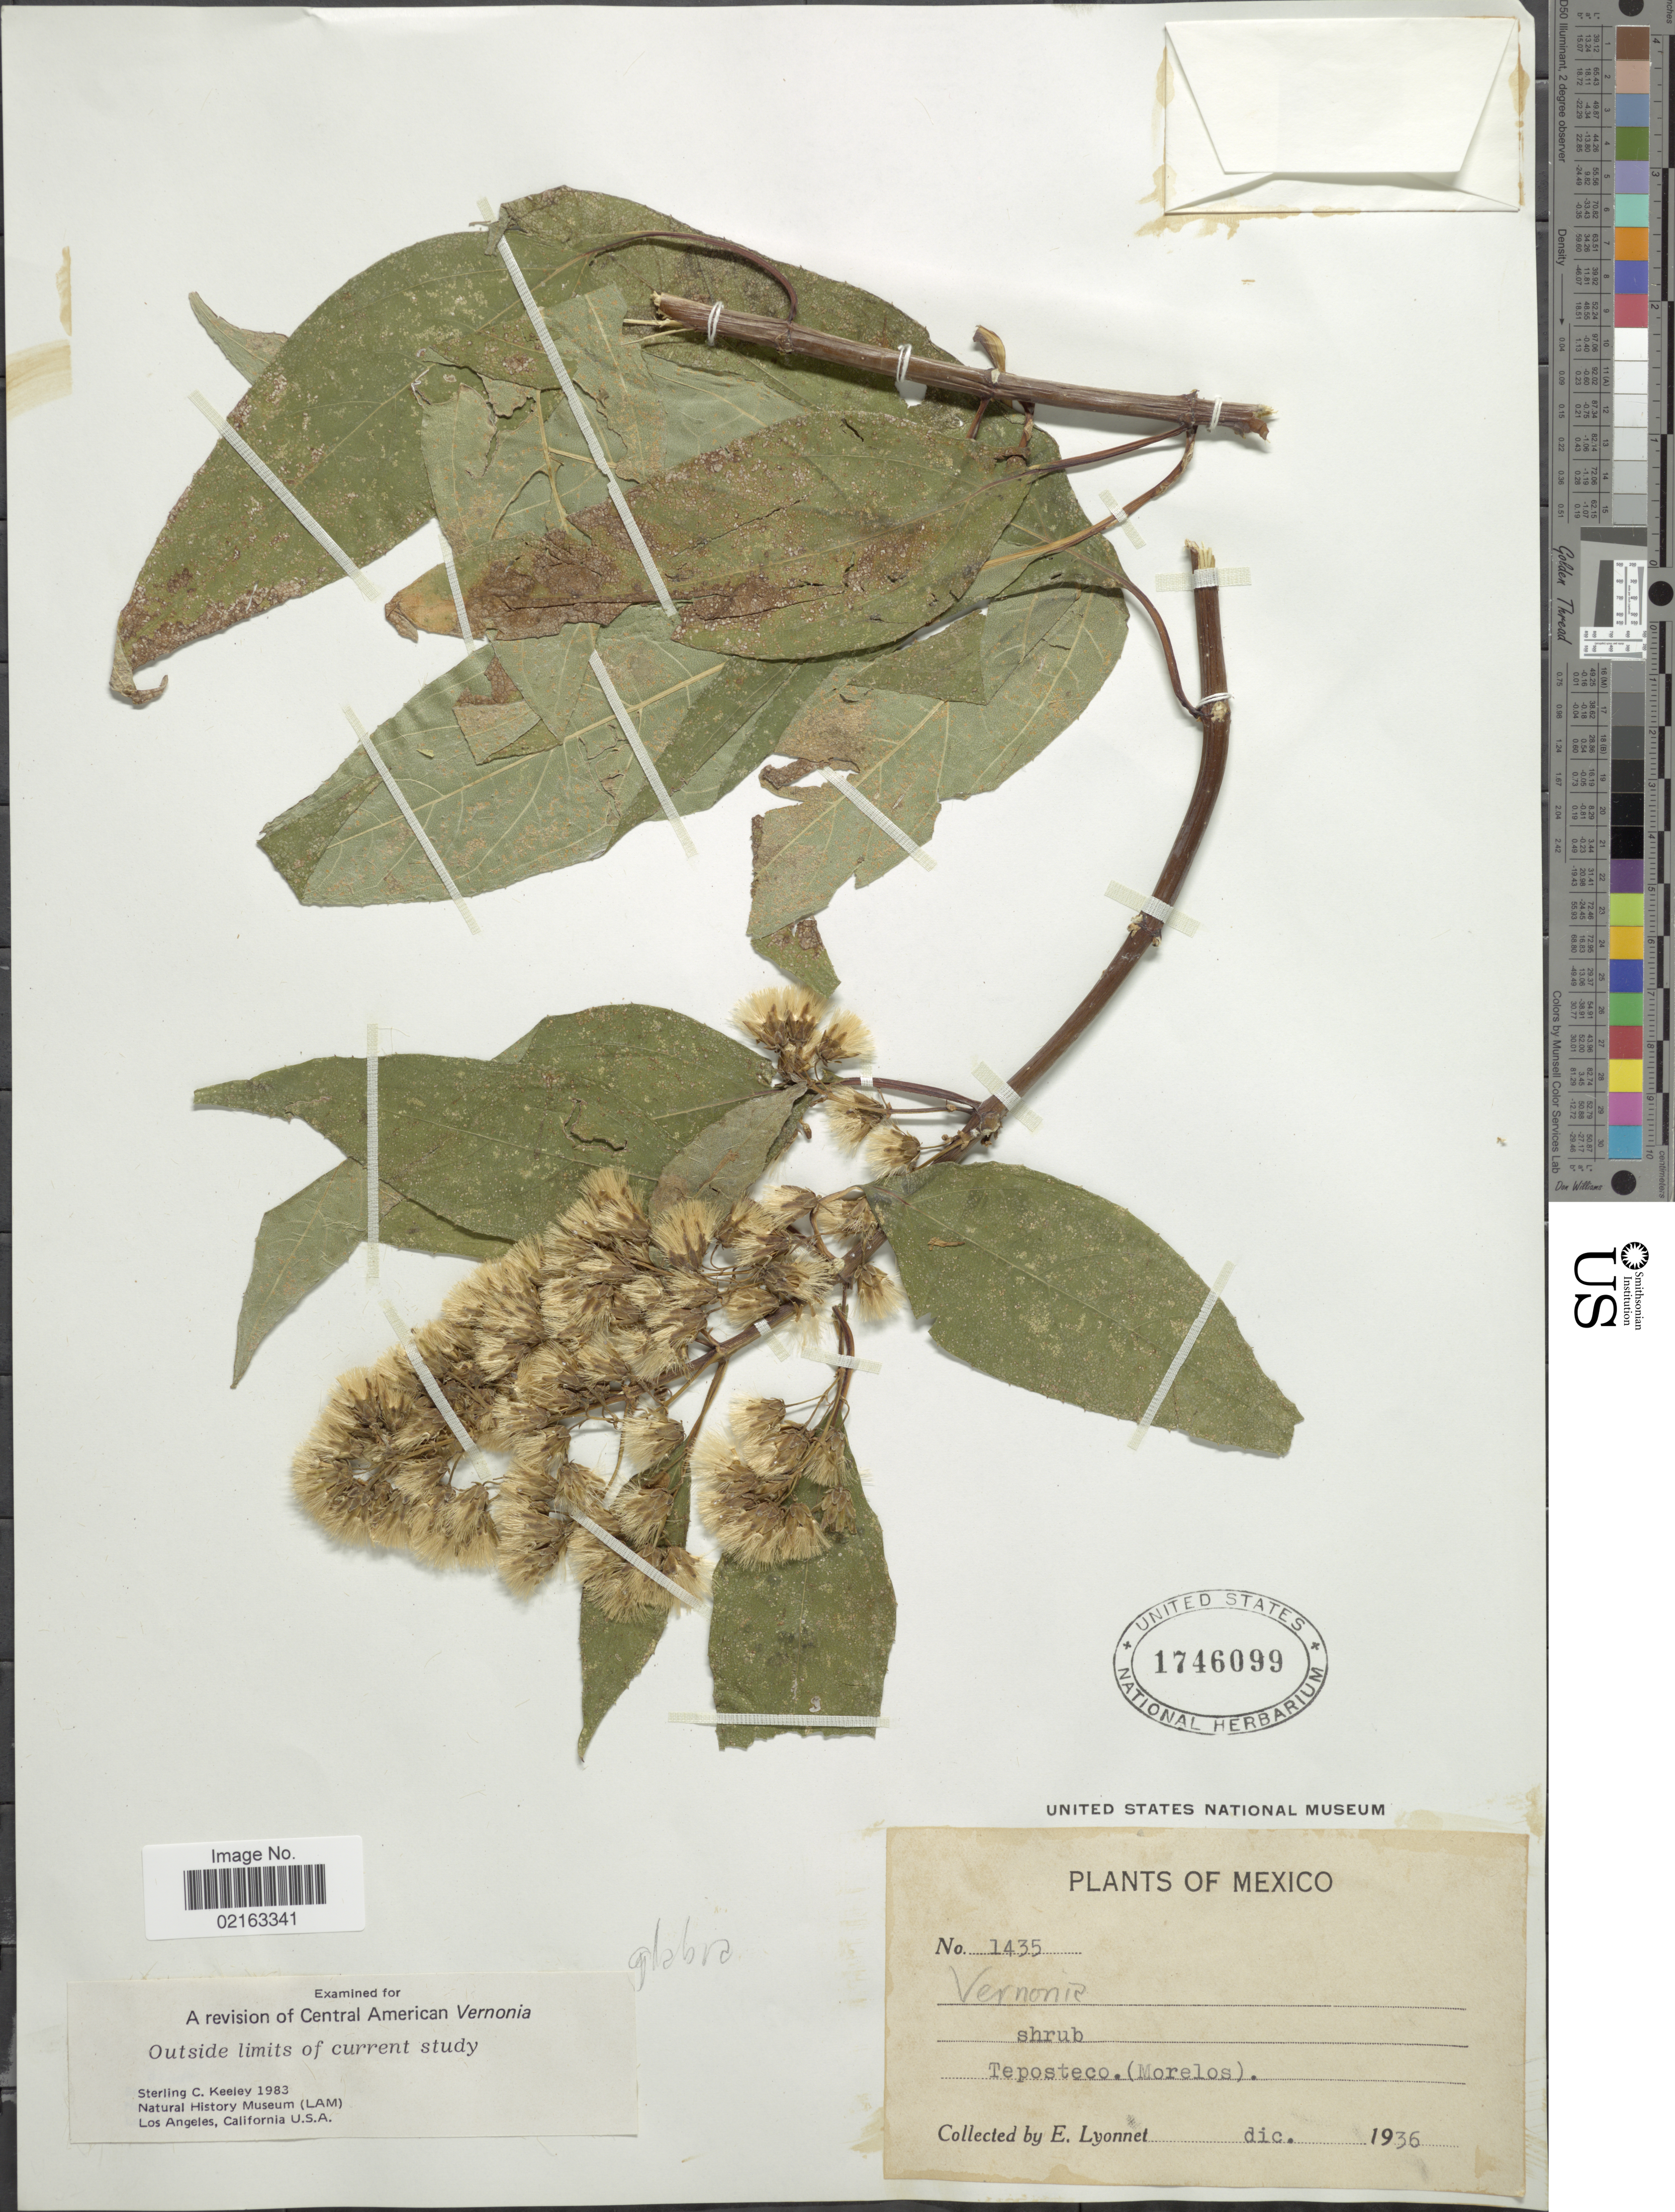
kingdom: Plantae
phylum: Tracheophyta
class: Magnoliopsida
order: Asterales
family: Asteraceae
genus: Sinclairia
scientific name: Sinclairia glabra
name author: (Hemsl.) Rydb.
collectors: E. Lyonnet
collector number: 1435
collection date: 1936-12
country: Mexico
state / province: Morelos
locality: Teposteco. (Morelos)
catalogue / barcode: US 1746099